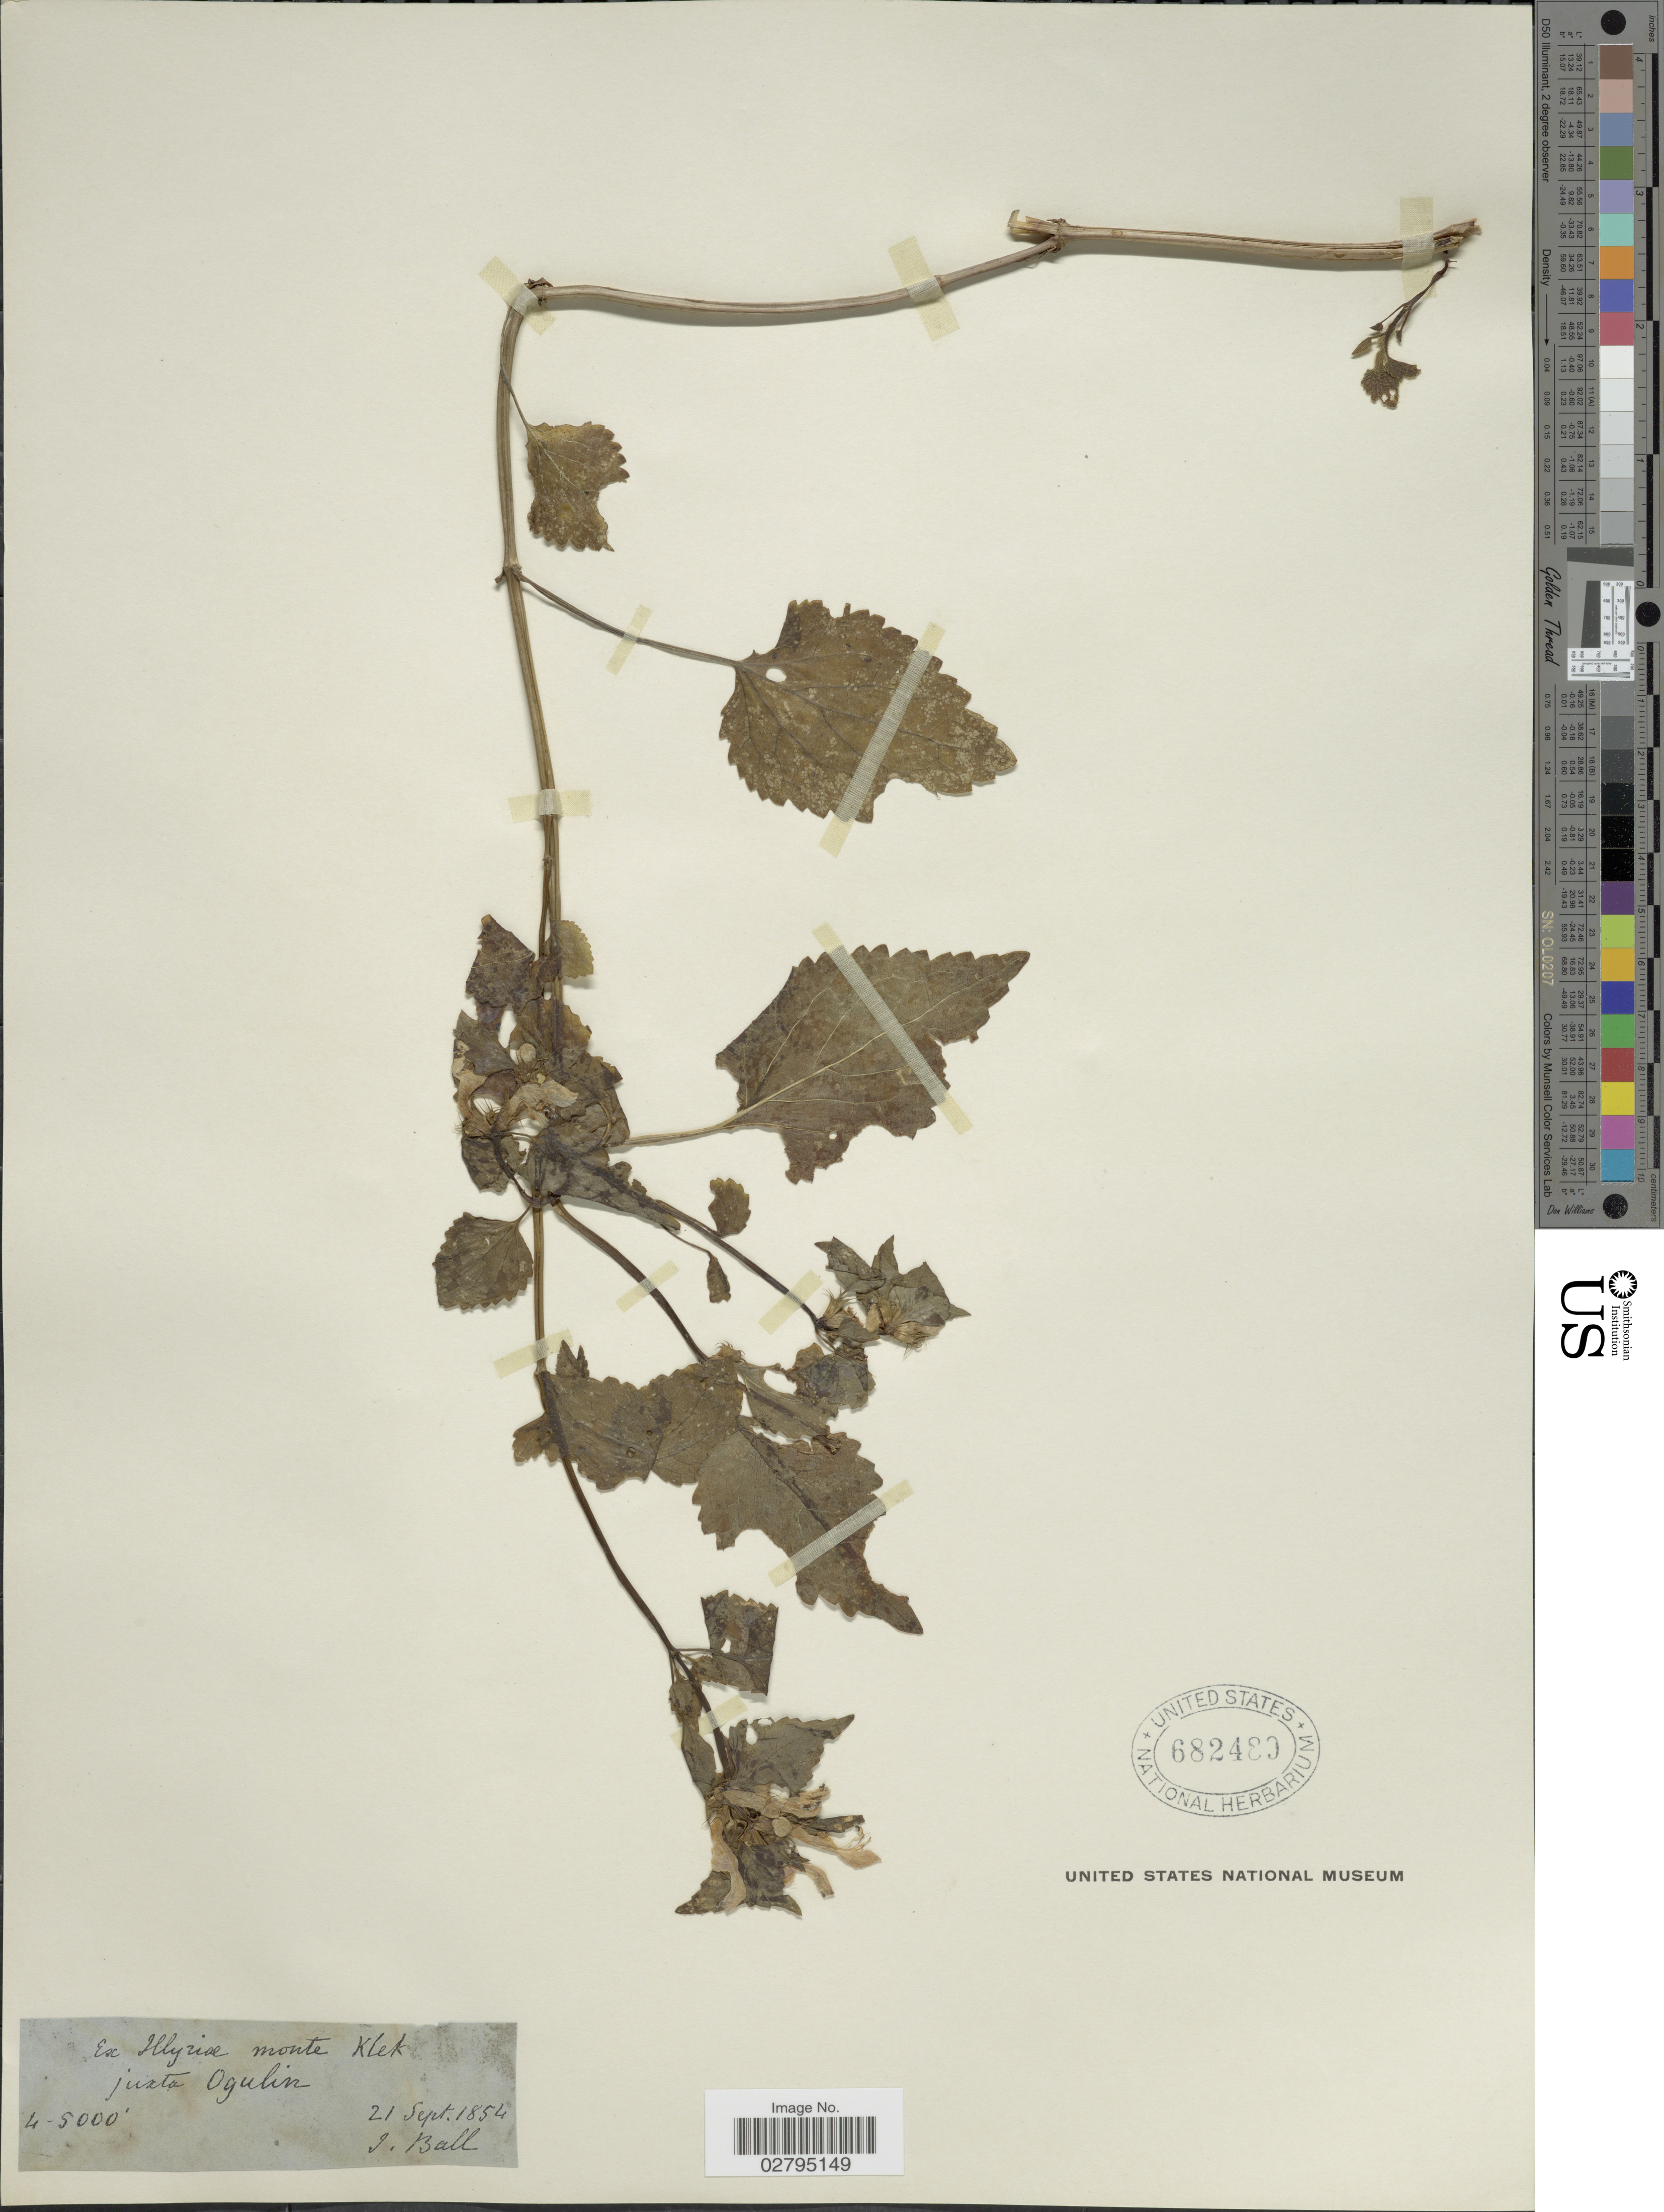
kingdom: Plantae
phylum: Tracheophyta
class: Magnoliopsida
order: Lamiales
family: Lamiaceae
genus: Lamium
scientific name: Lamium sp.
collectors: J. Ball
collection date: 1854-09-21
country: Croatia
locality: Illyriæ monte Klek juxta Ogulin.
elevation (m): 1219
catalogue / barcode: US 682489